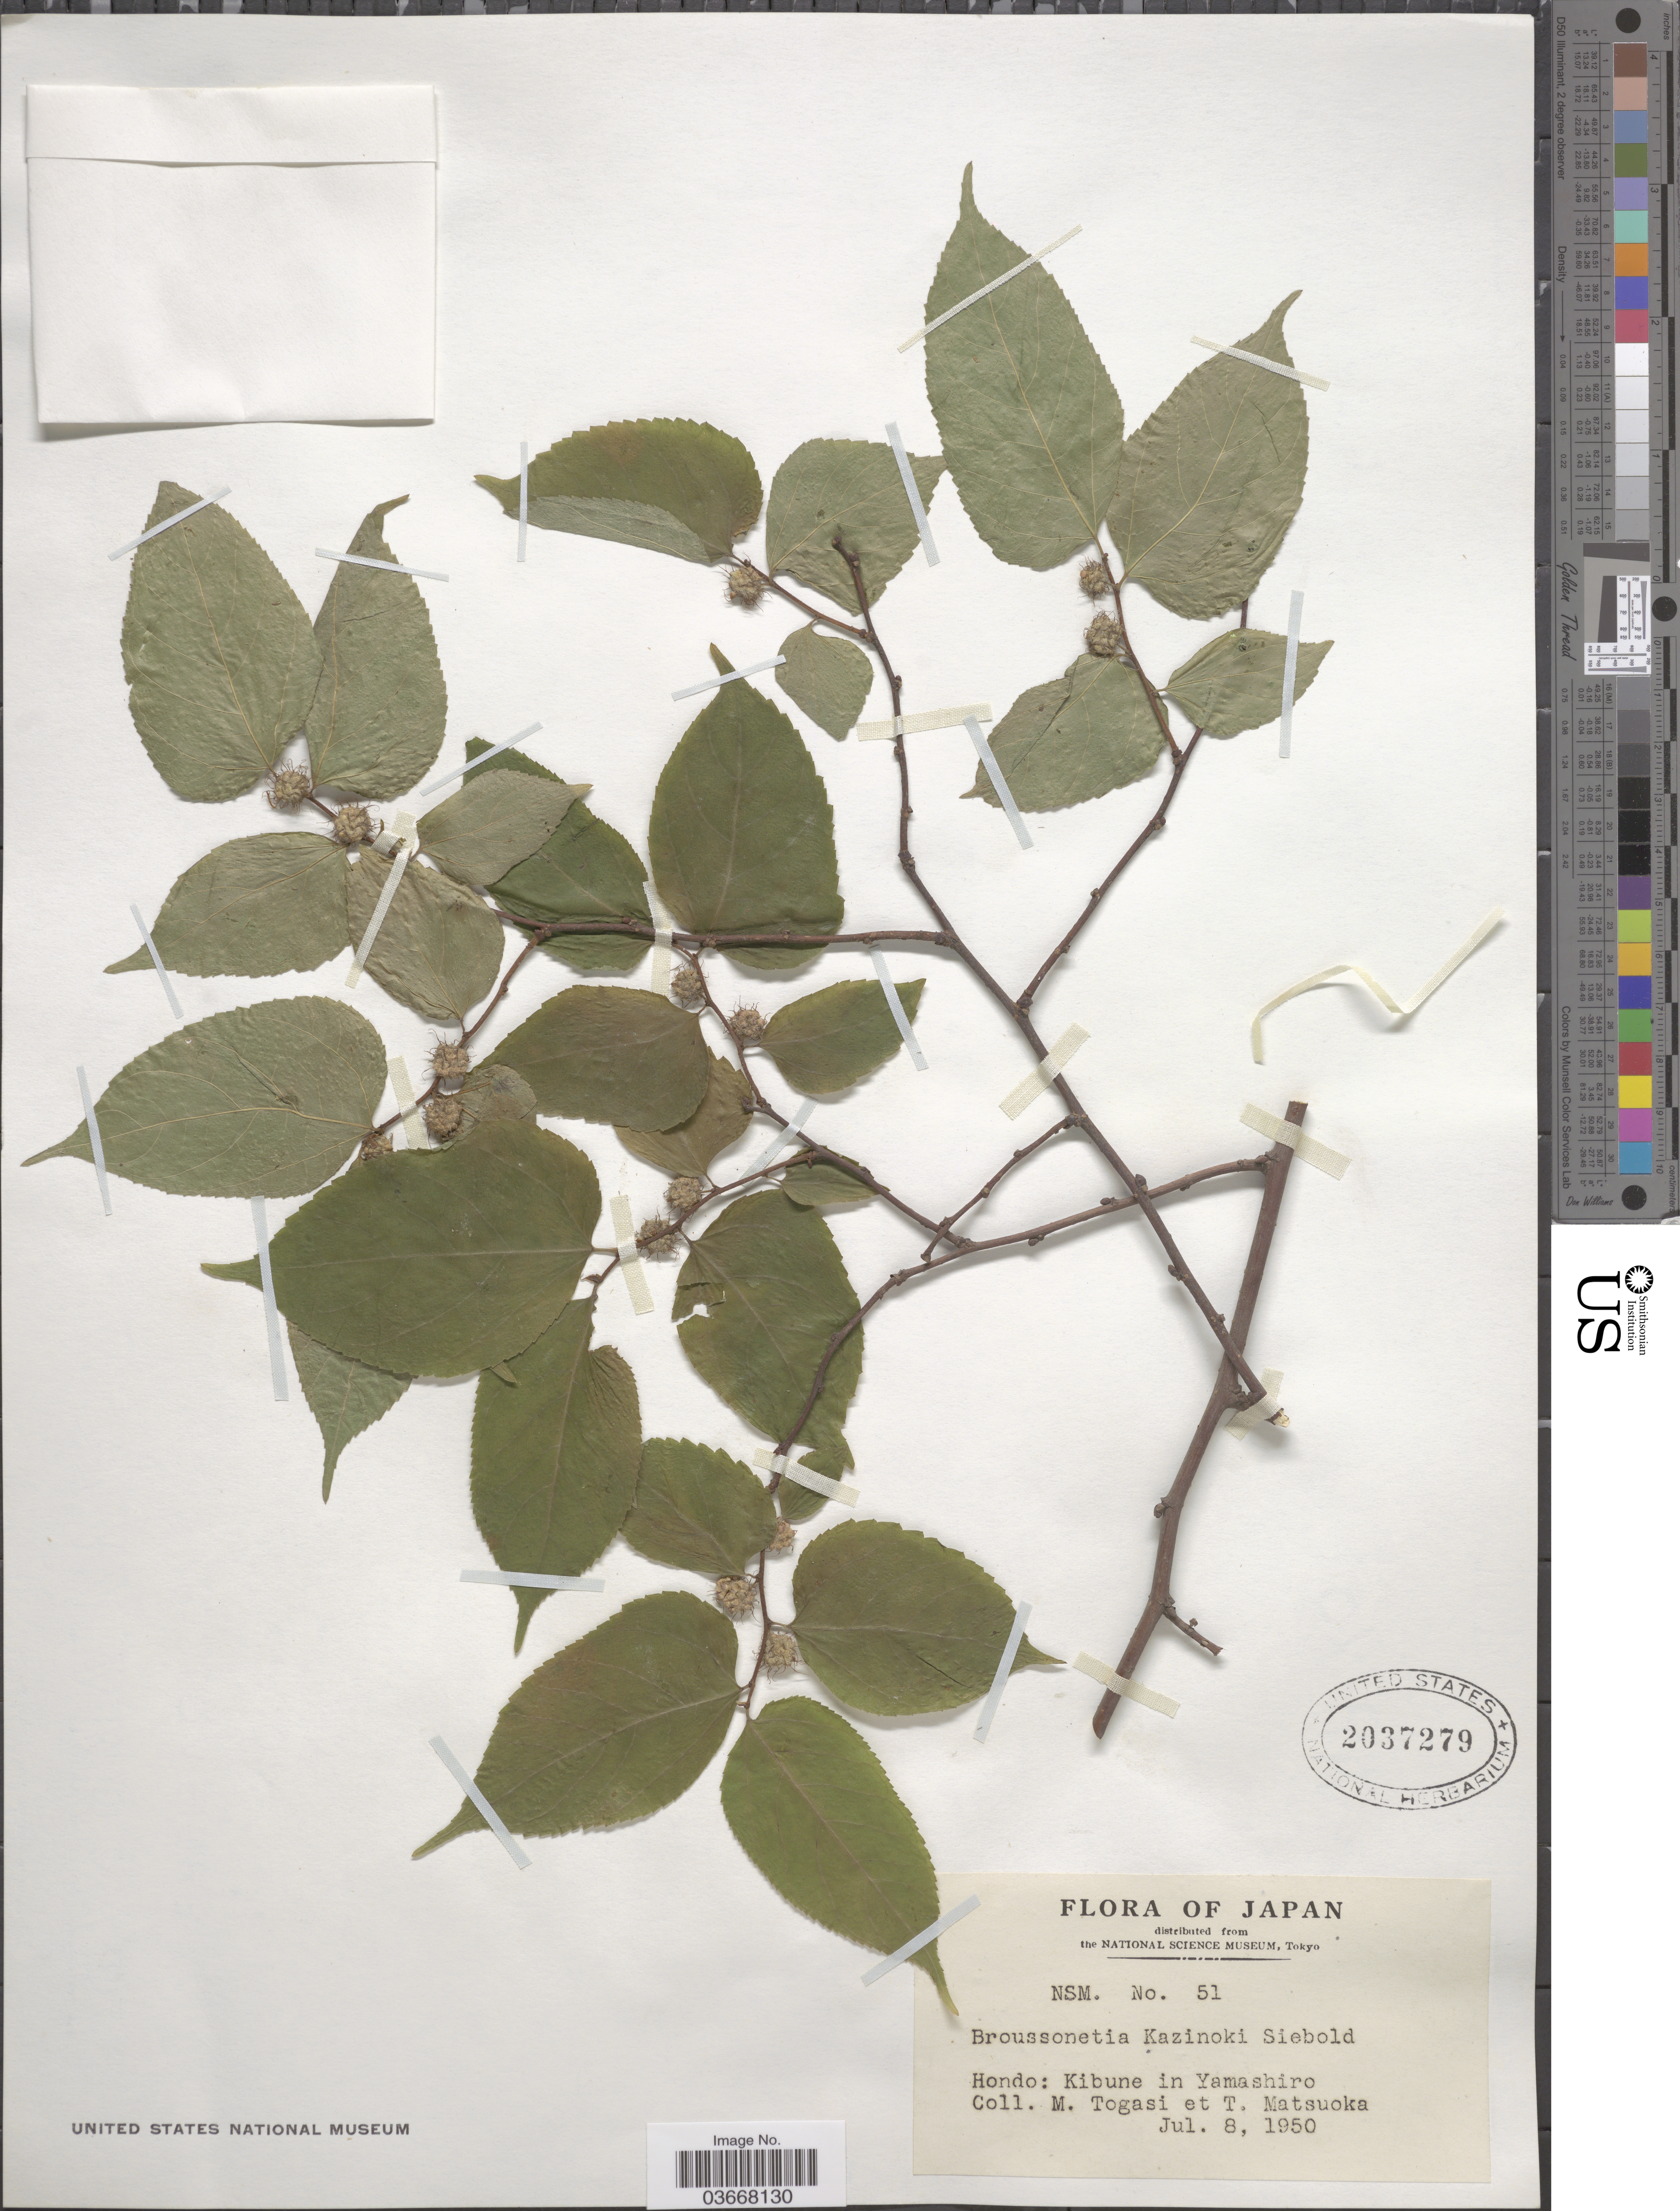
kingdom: Plantae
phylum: Tracheophyta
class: Magnoliopsida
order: Rosales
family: Moraceae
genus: Broussonetia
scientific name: Broussonetia kazinoki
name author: Siebold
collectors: M. Togasi & T. Matsuoka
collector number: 51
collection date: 1950-07-08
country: Japan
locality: Hondo: Kibune in Yamashiro.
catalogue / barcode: US 2037279